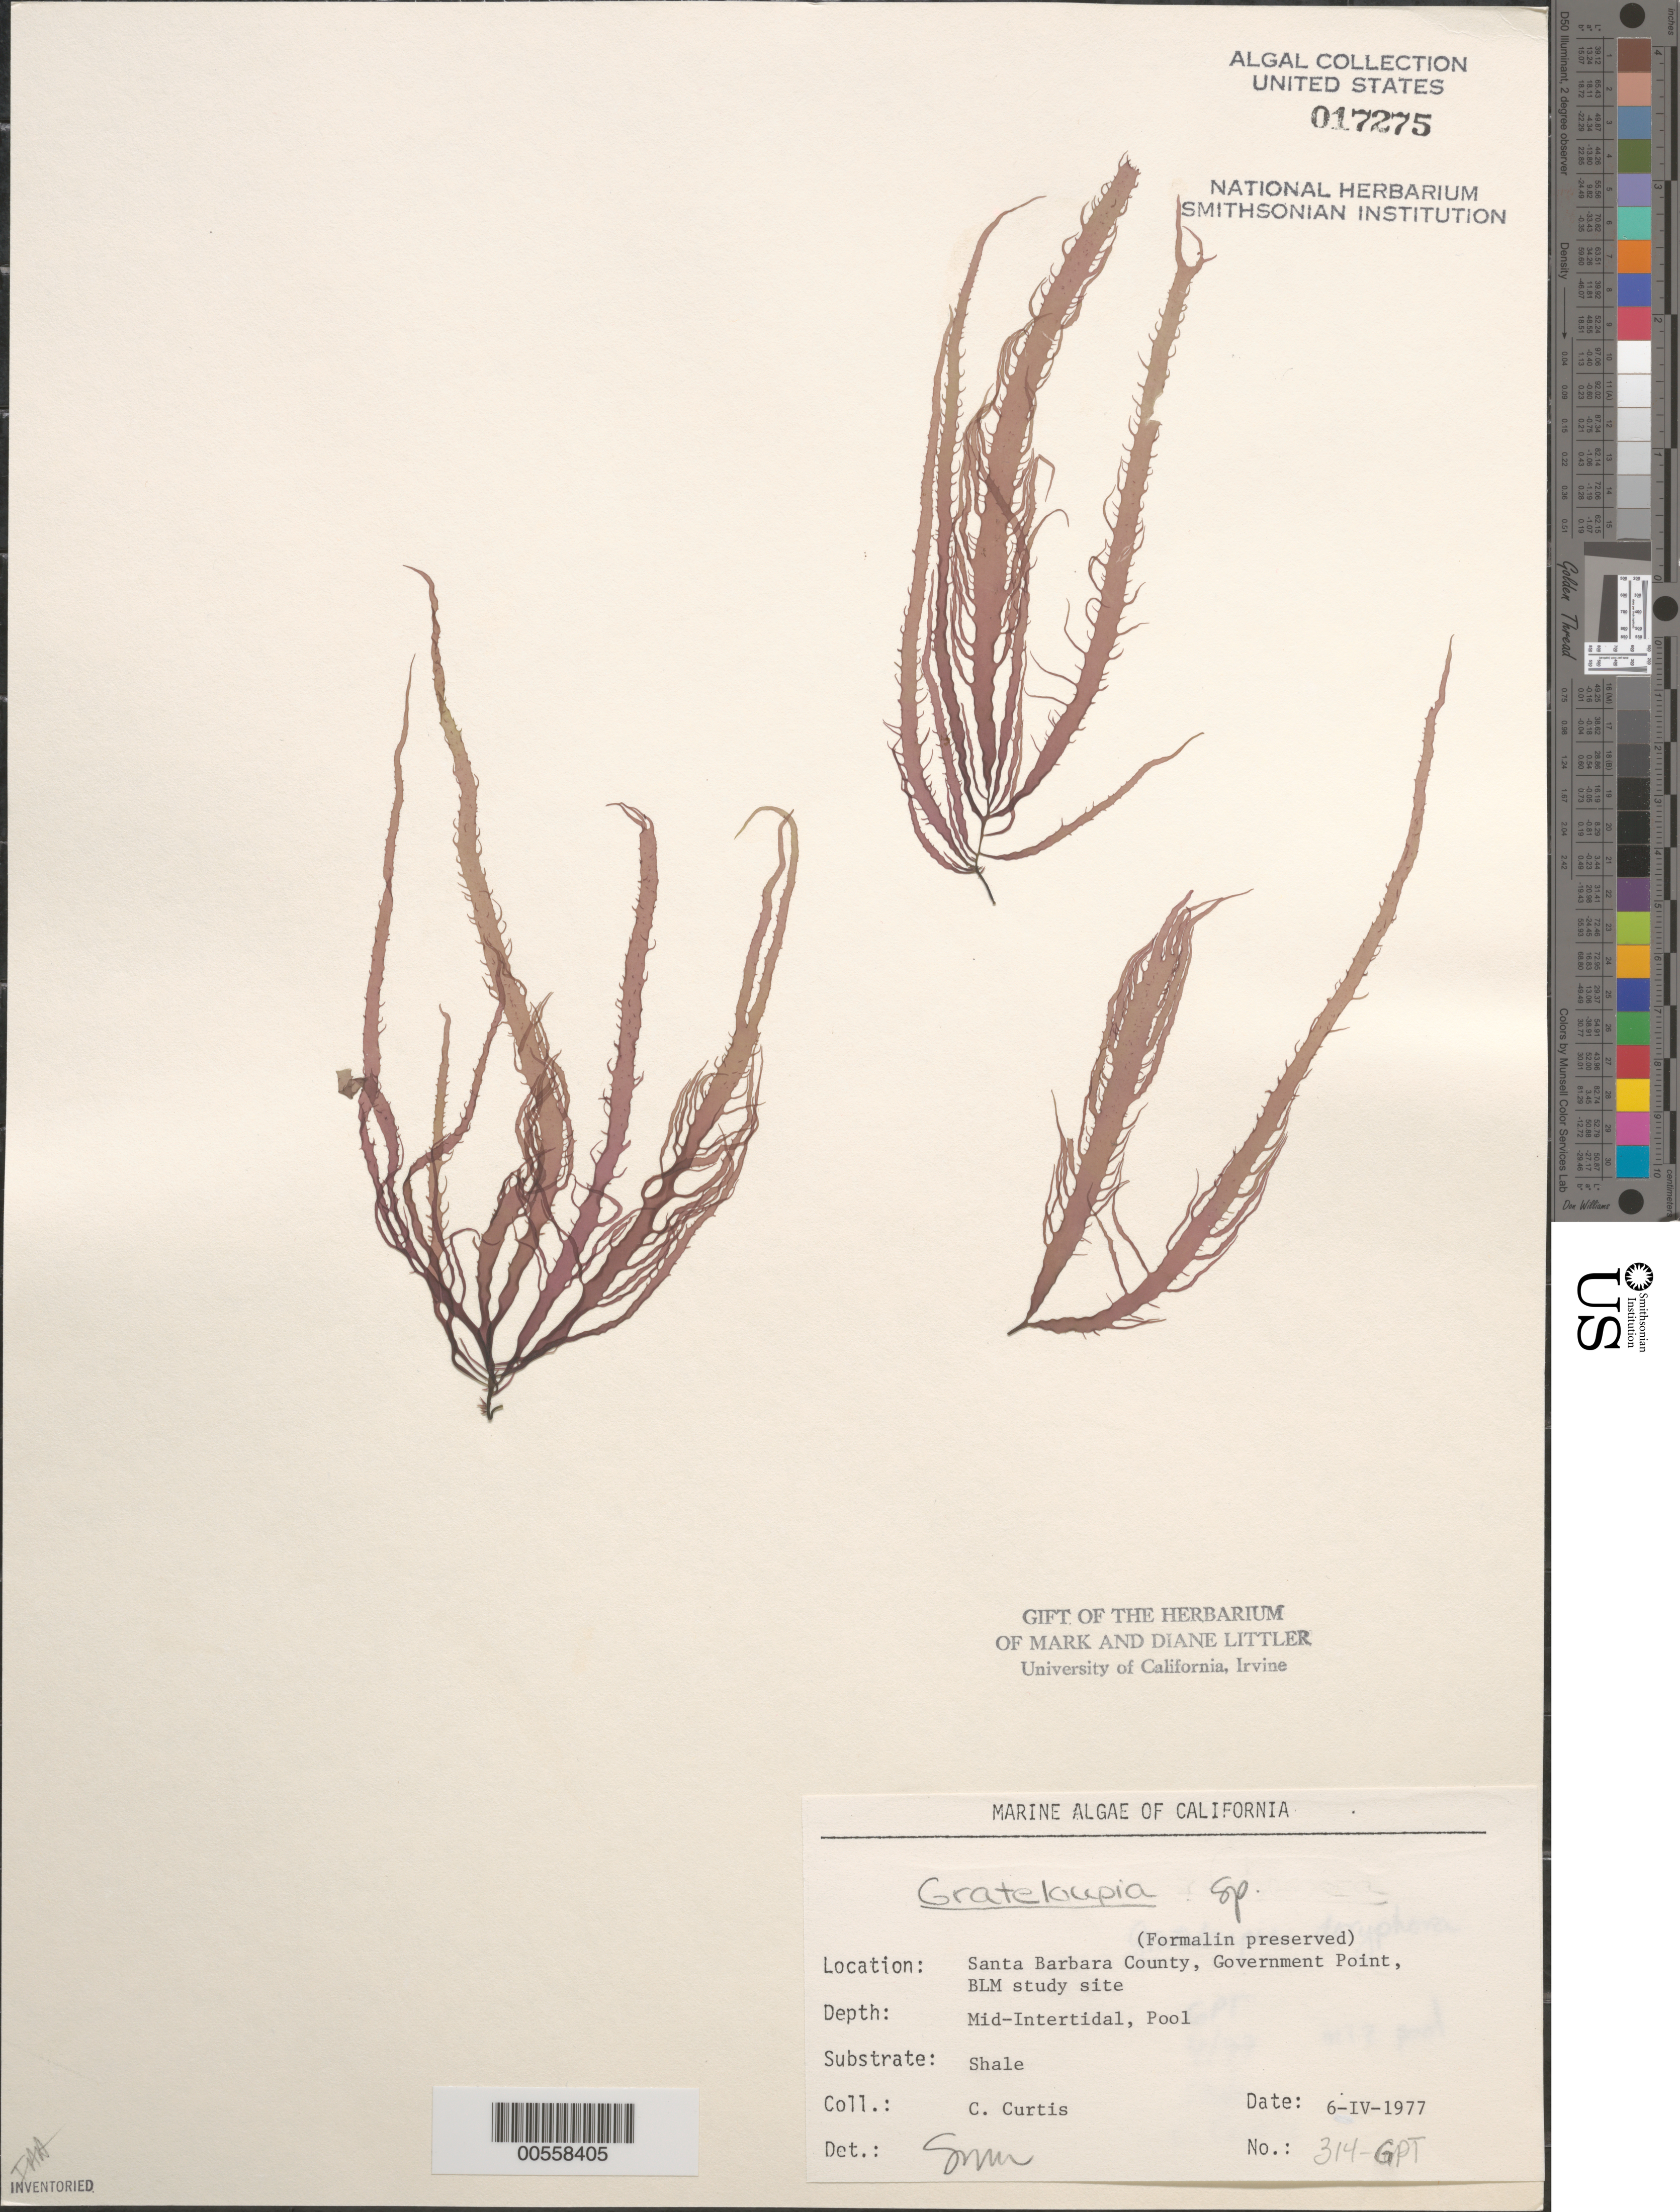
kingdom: Plantae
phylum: Rhodophyta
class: Florideophyceae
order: Halymeniales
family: Halymeniaceae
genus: Grateloupia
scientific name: Grateloupia sp.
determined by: Murray, S. N.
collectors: C. Curtis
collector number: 314-gpt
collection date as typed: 06 Apr 1977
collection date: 1977-04-06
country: United States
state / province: California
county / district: Santa Barbara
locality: Government Point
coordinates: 34 26'31"N, 120 24'06"W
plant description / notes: BLM-SOCALBIGHT Rocky Intertidal Survey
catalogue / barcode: US 17275